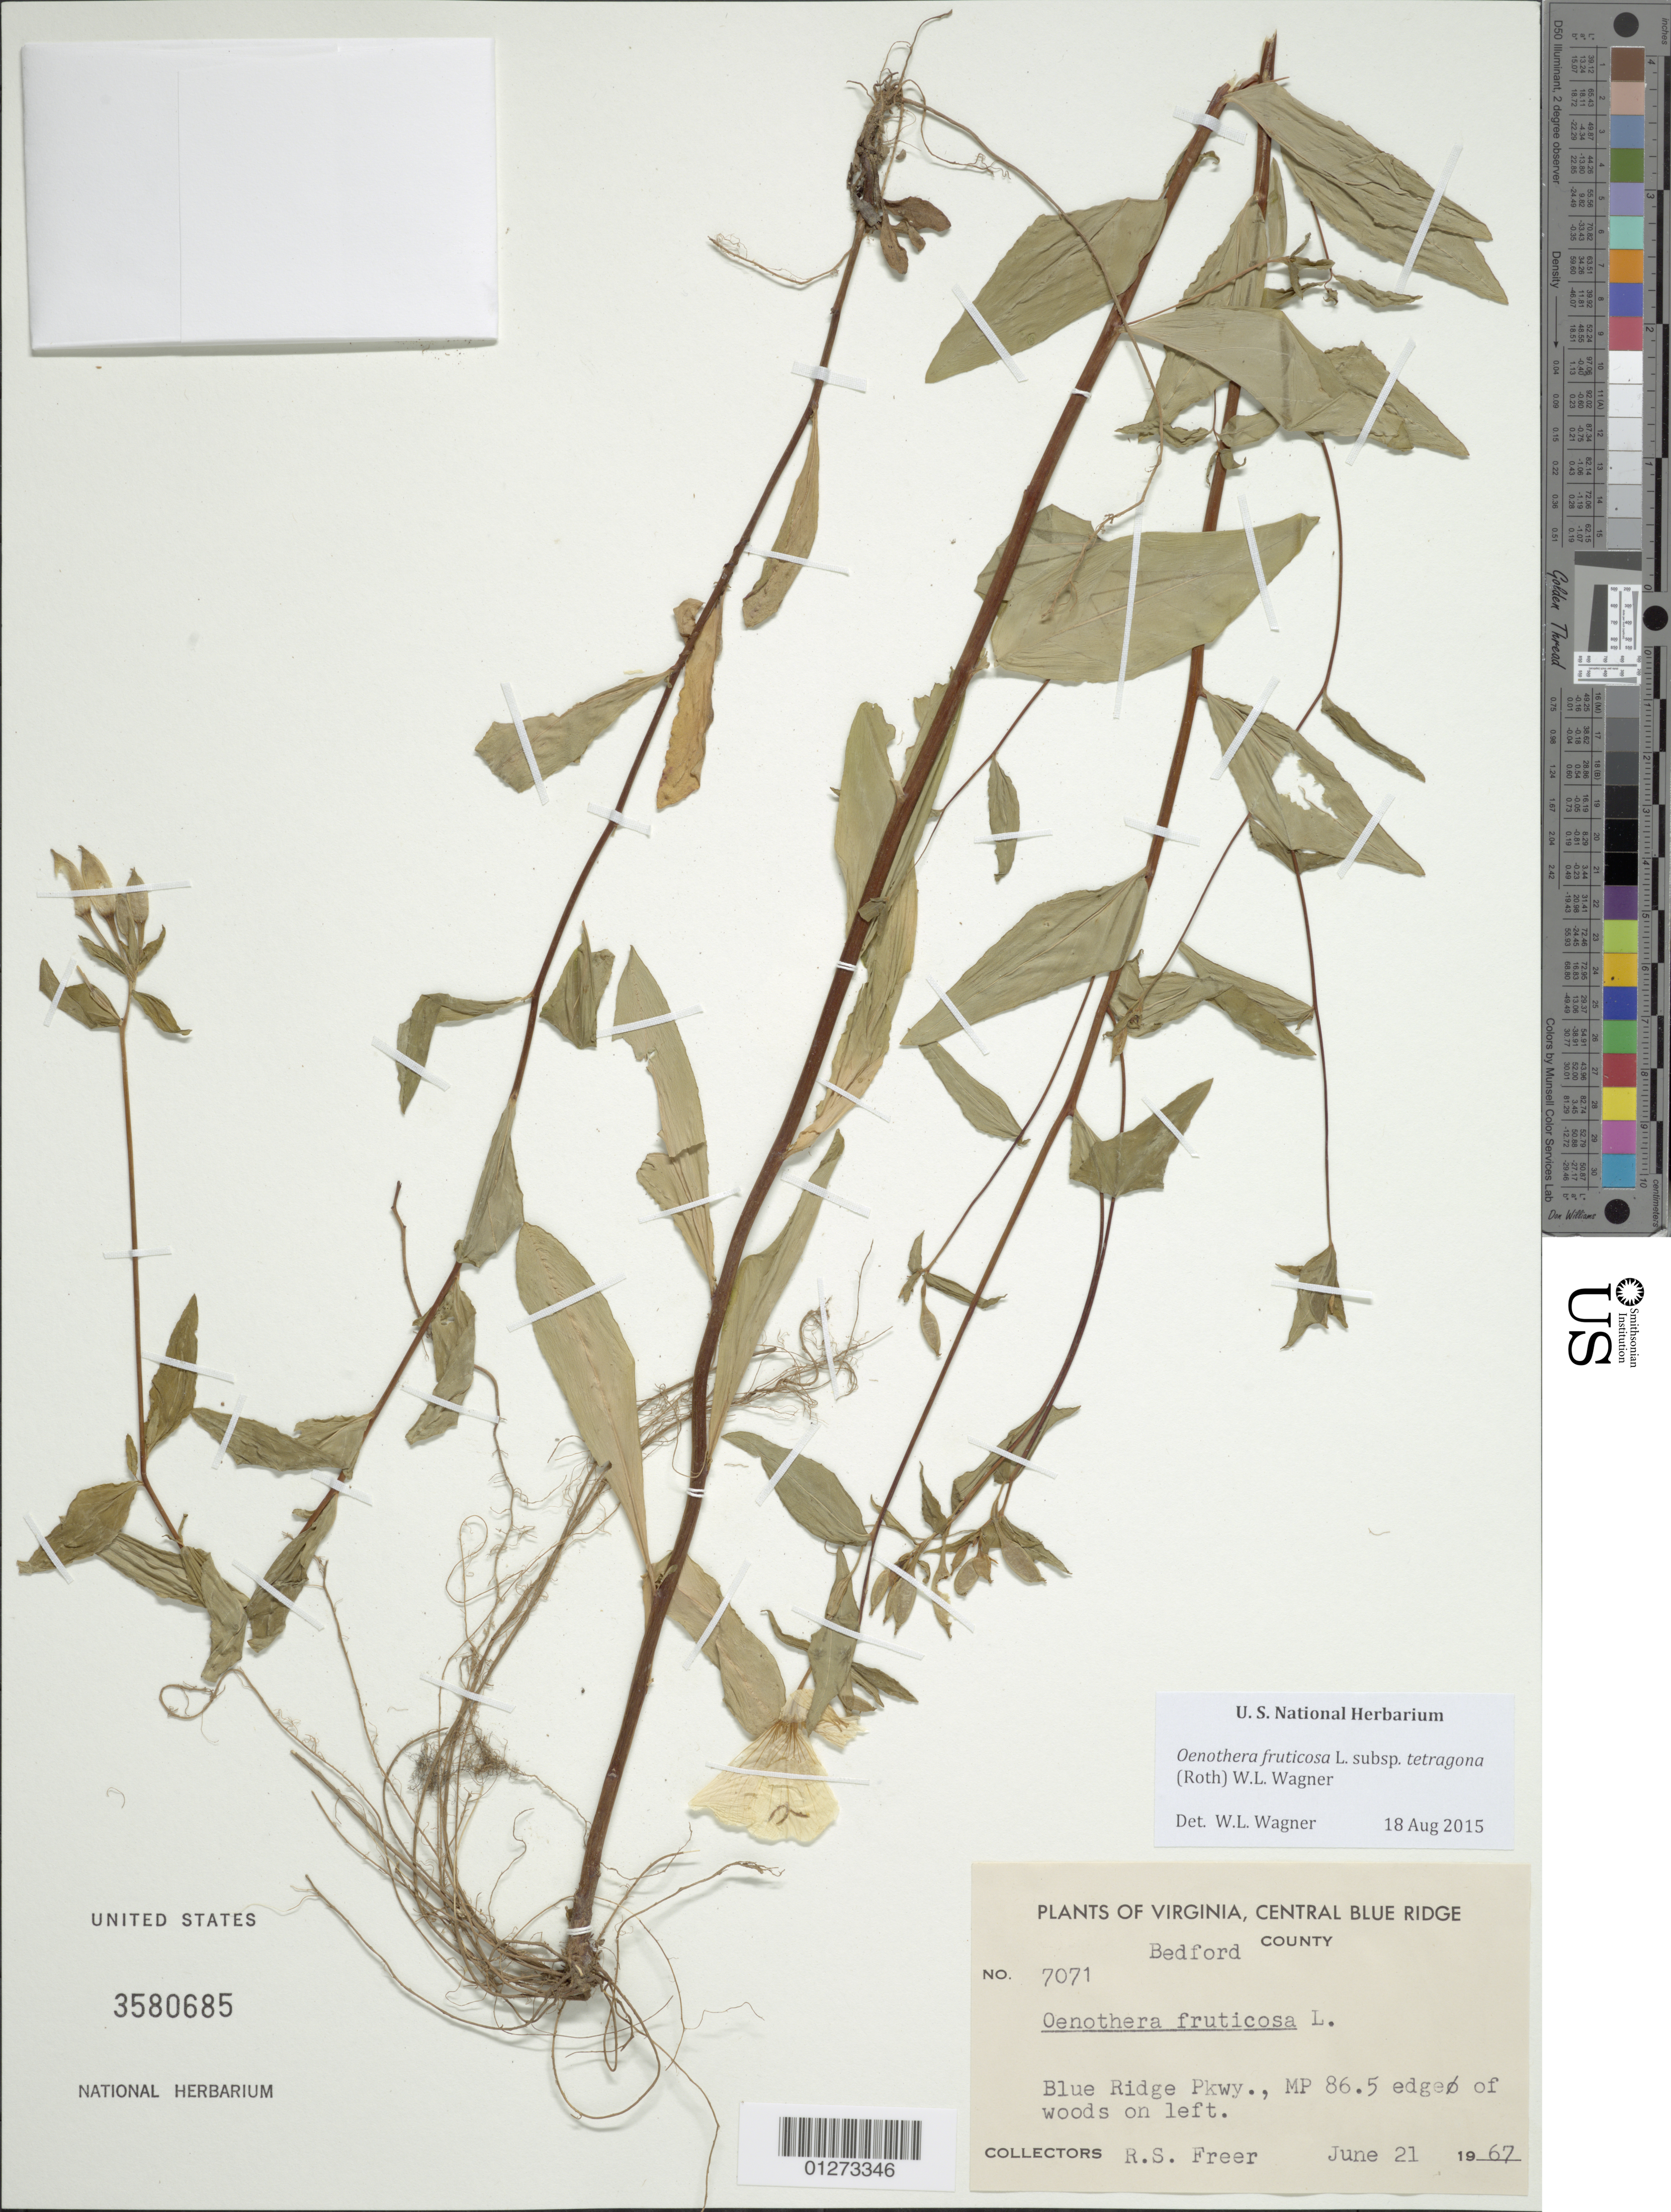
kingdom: Plantae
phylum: Tracheophyta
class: Magnoliopsida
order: Myrtales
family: Onagraceae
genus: Oenothera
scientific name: Oenothera fruticosa subsp. tetragona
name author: (Roth) W.L. Wagner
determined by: Wagner, W. L., (BOT), Smithsonian Institution - National Museum of Natural History (UNITED STATES)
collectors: R. Freer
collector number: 7071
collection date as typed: June 21, 1967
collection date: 1967-06-21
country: United States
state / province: Virginia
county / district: Bedford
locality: Blude Ridge Pkwy, MP 86.5, edge of woods on left.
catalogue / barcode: US 3580685